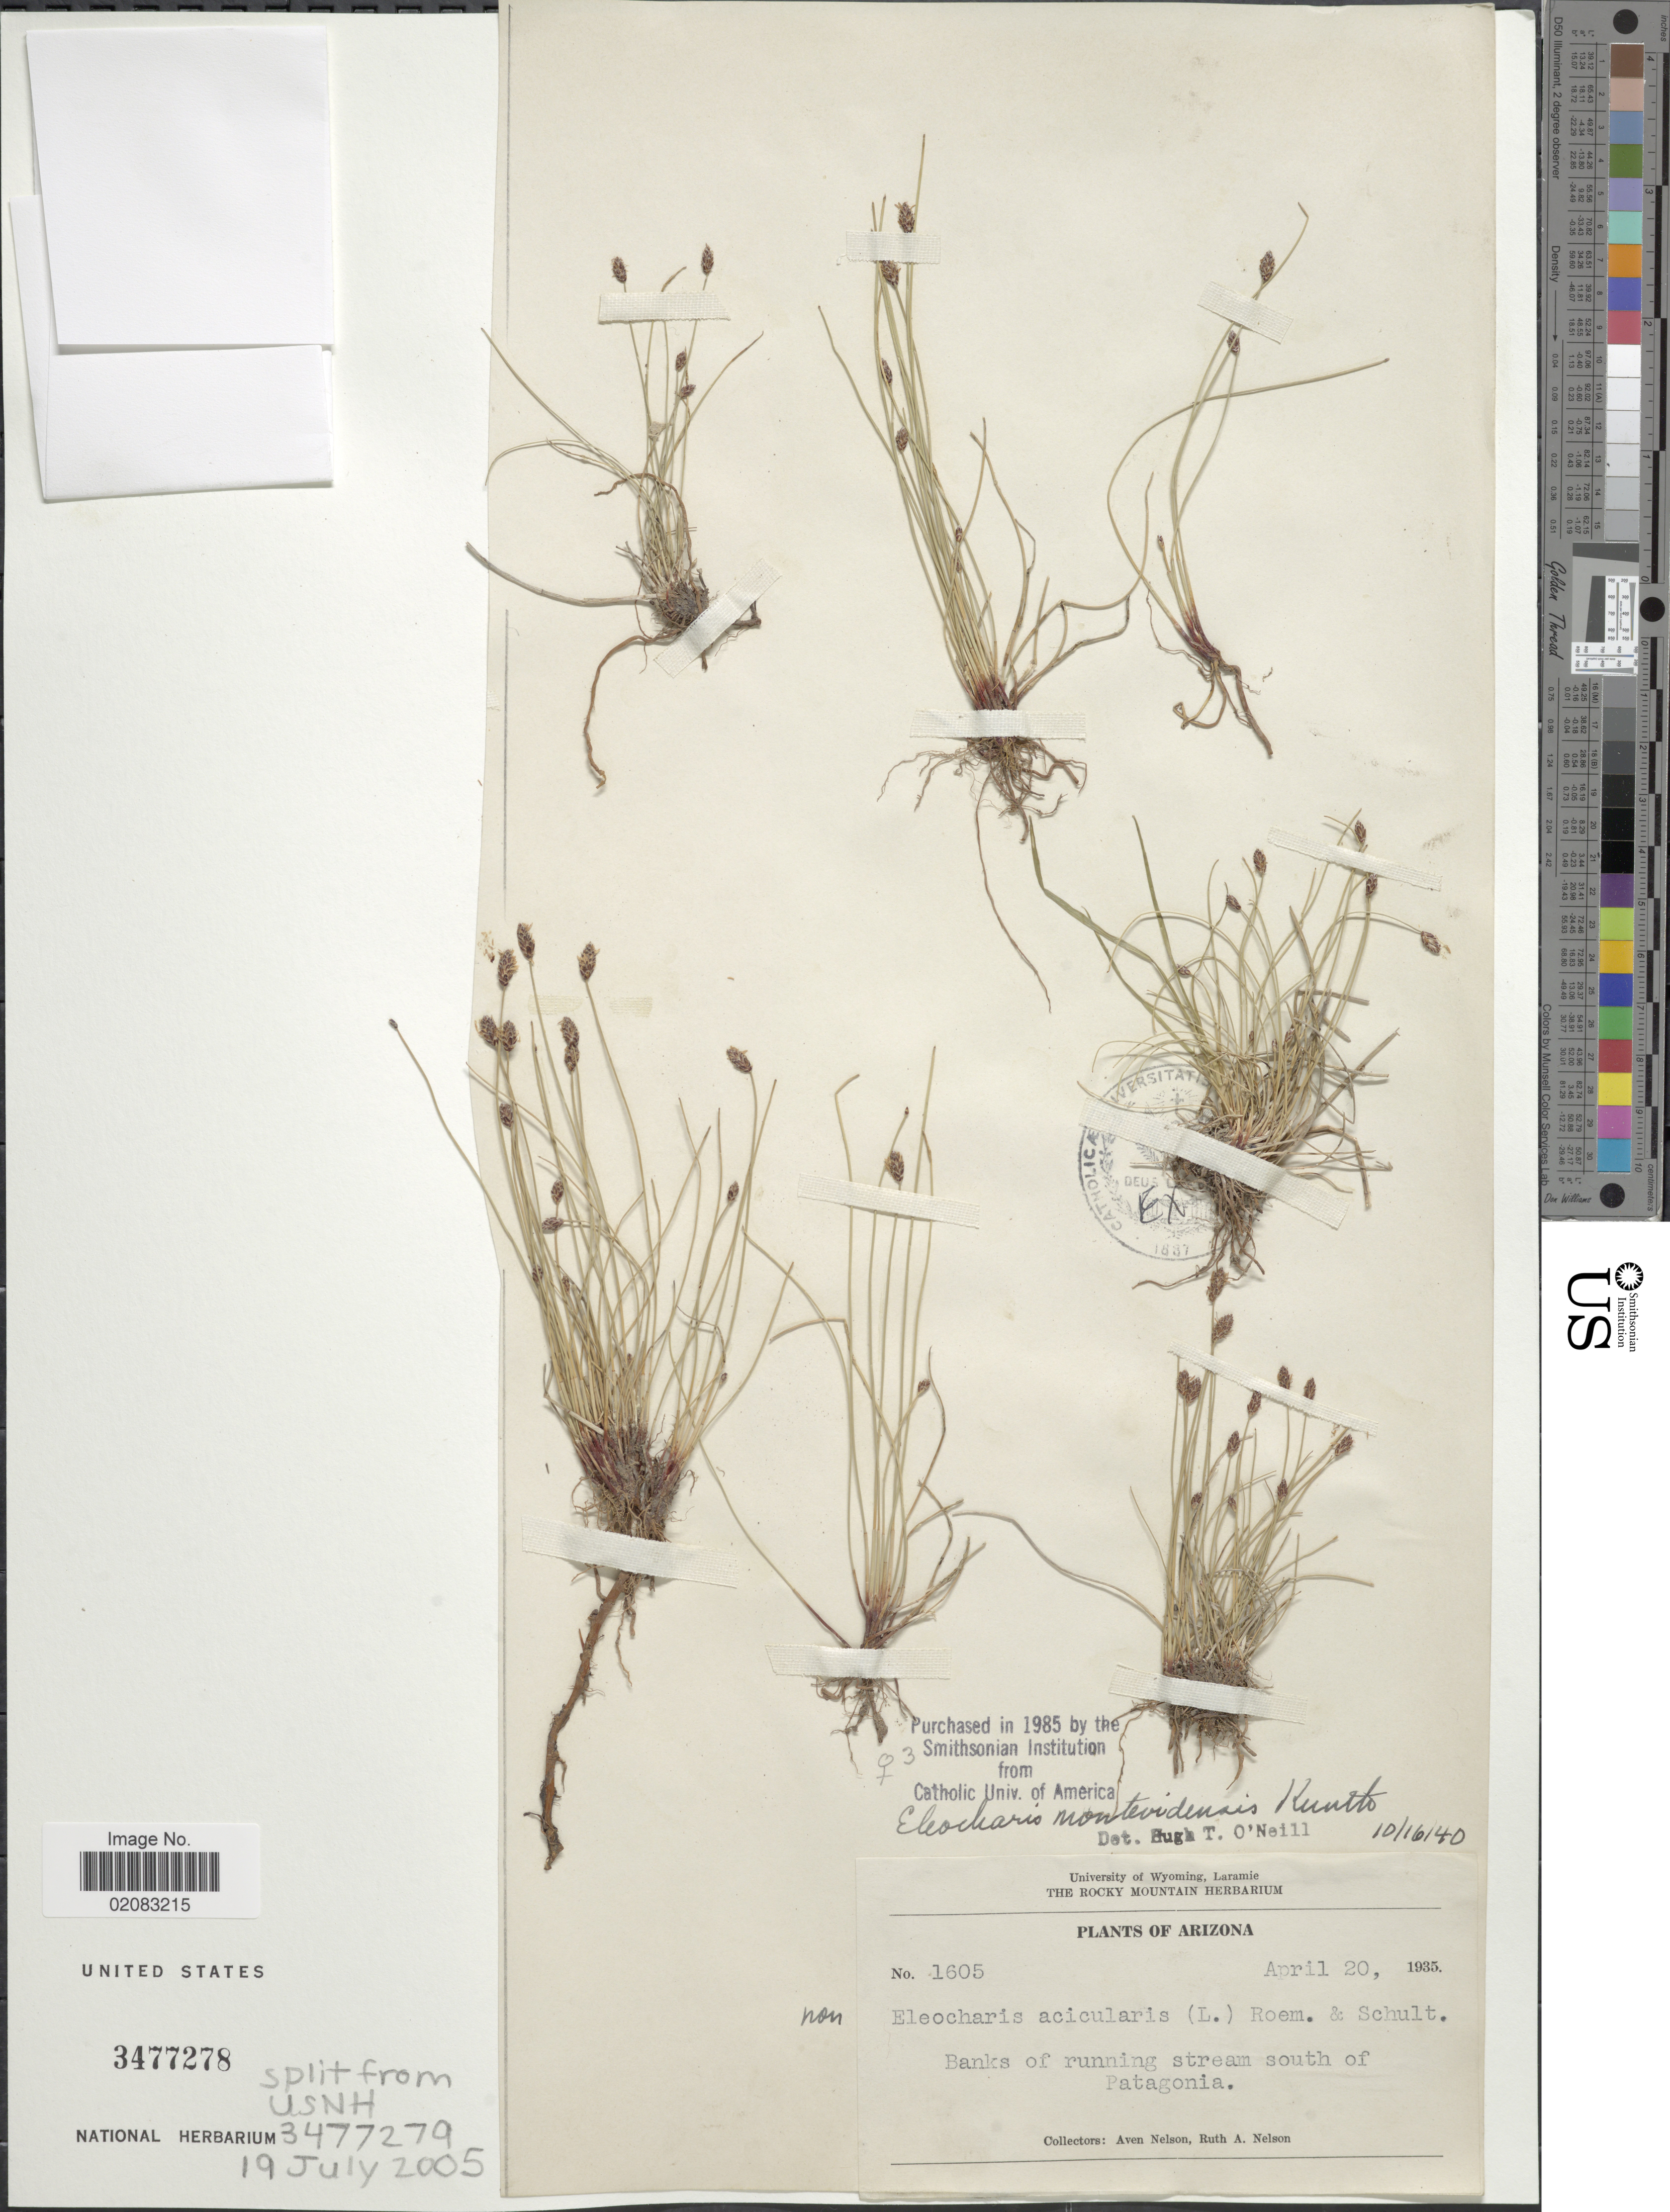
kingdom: Plantae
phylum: Tracheophyta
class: Liliopsida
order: Poales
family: Cyperaceae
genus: Eleocharis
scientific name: Eleocharis montevidensis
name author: Kunth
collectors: A. Nelson & R. A. Nelson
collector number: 1605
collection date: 1935-04-20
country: United States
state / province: Arizona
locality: Banks of running stream south of Patagonia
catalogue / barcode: US 3477278